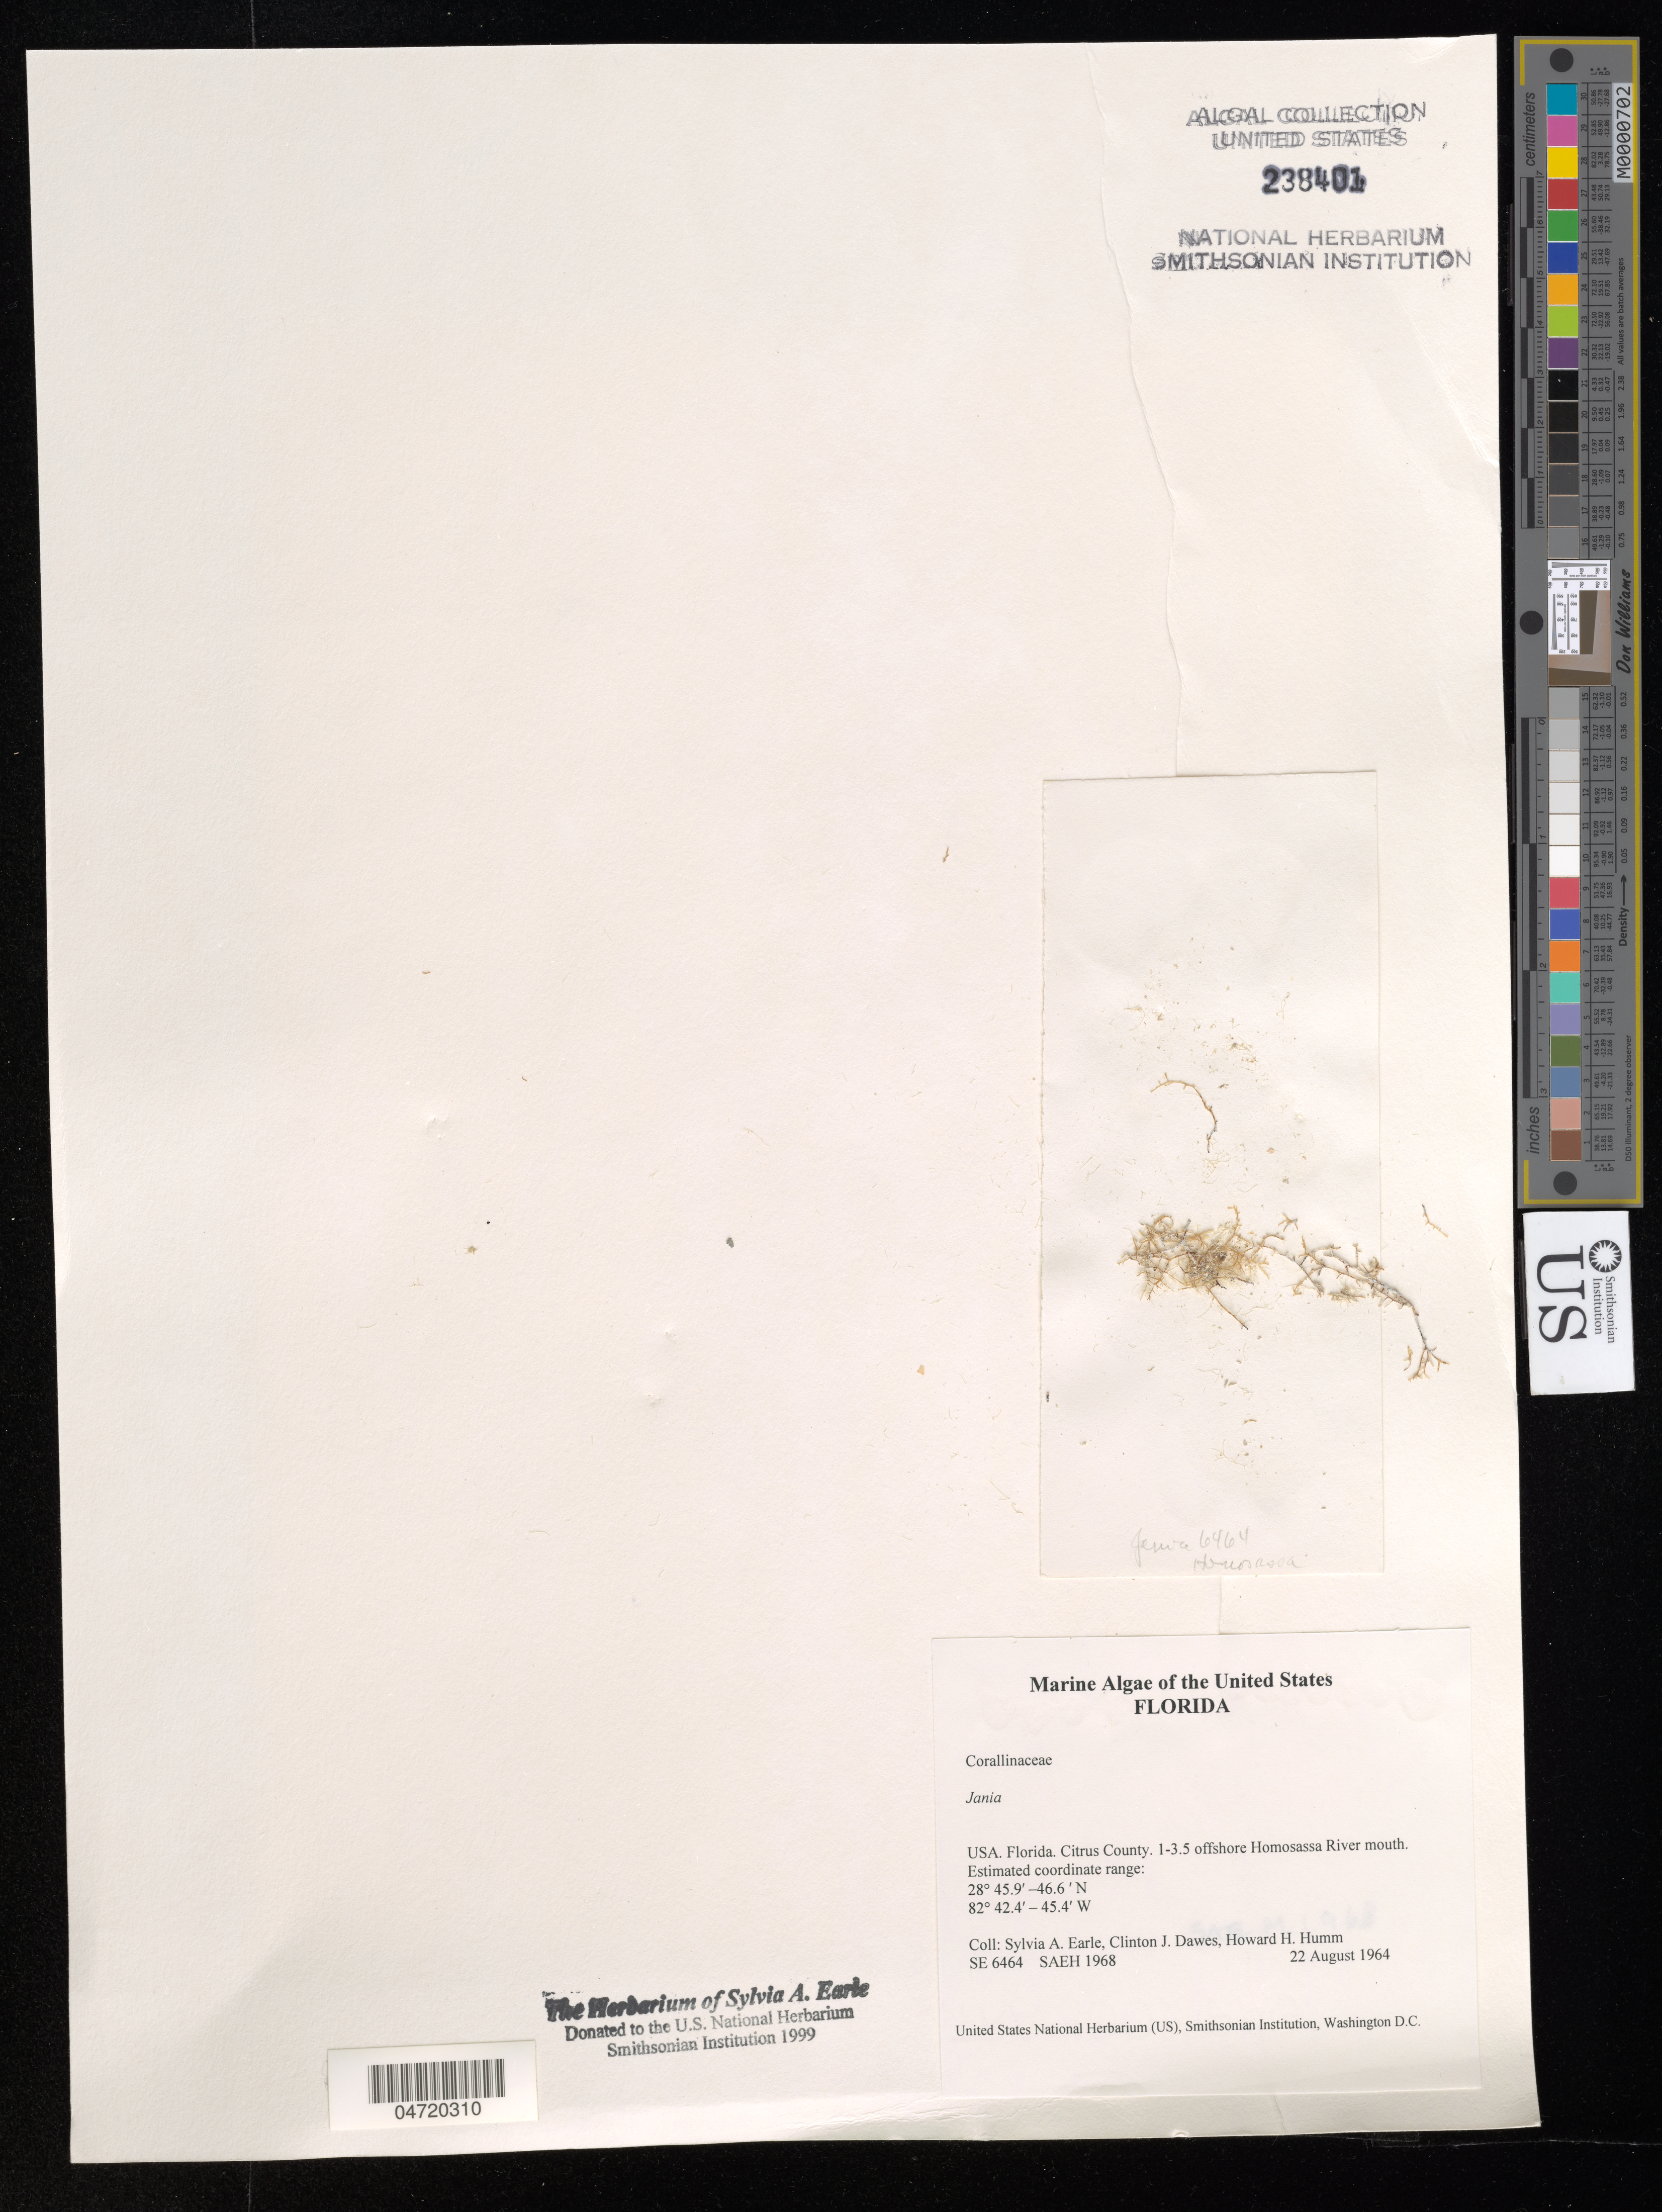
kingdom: Plantae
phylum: Rhodophyta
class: Florideophyceae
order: Corallinales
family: Corallinaceae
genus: Jania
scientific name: Jania sp.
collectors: S. A. Earle, C. Dawes & H. Humm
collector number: SE6464/SAEH1968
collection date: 1964-08-22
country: United States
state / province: Florida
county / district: Citrus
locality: Citrus County. 1-3.5 offshore Homosassa River mouth.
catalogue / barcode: US 238401